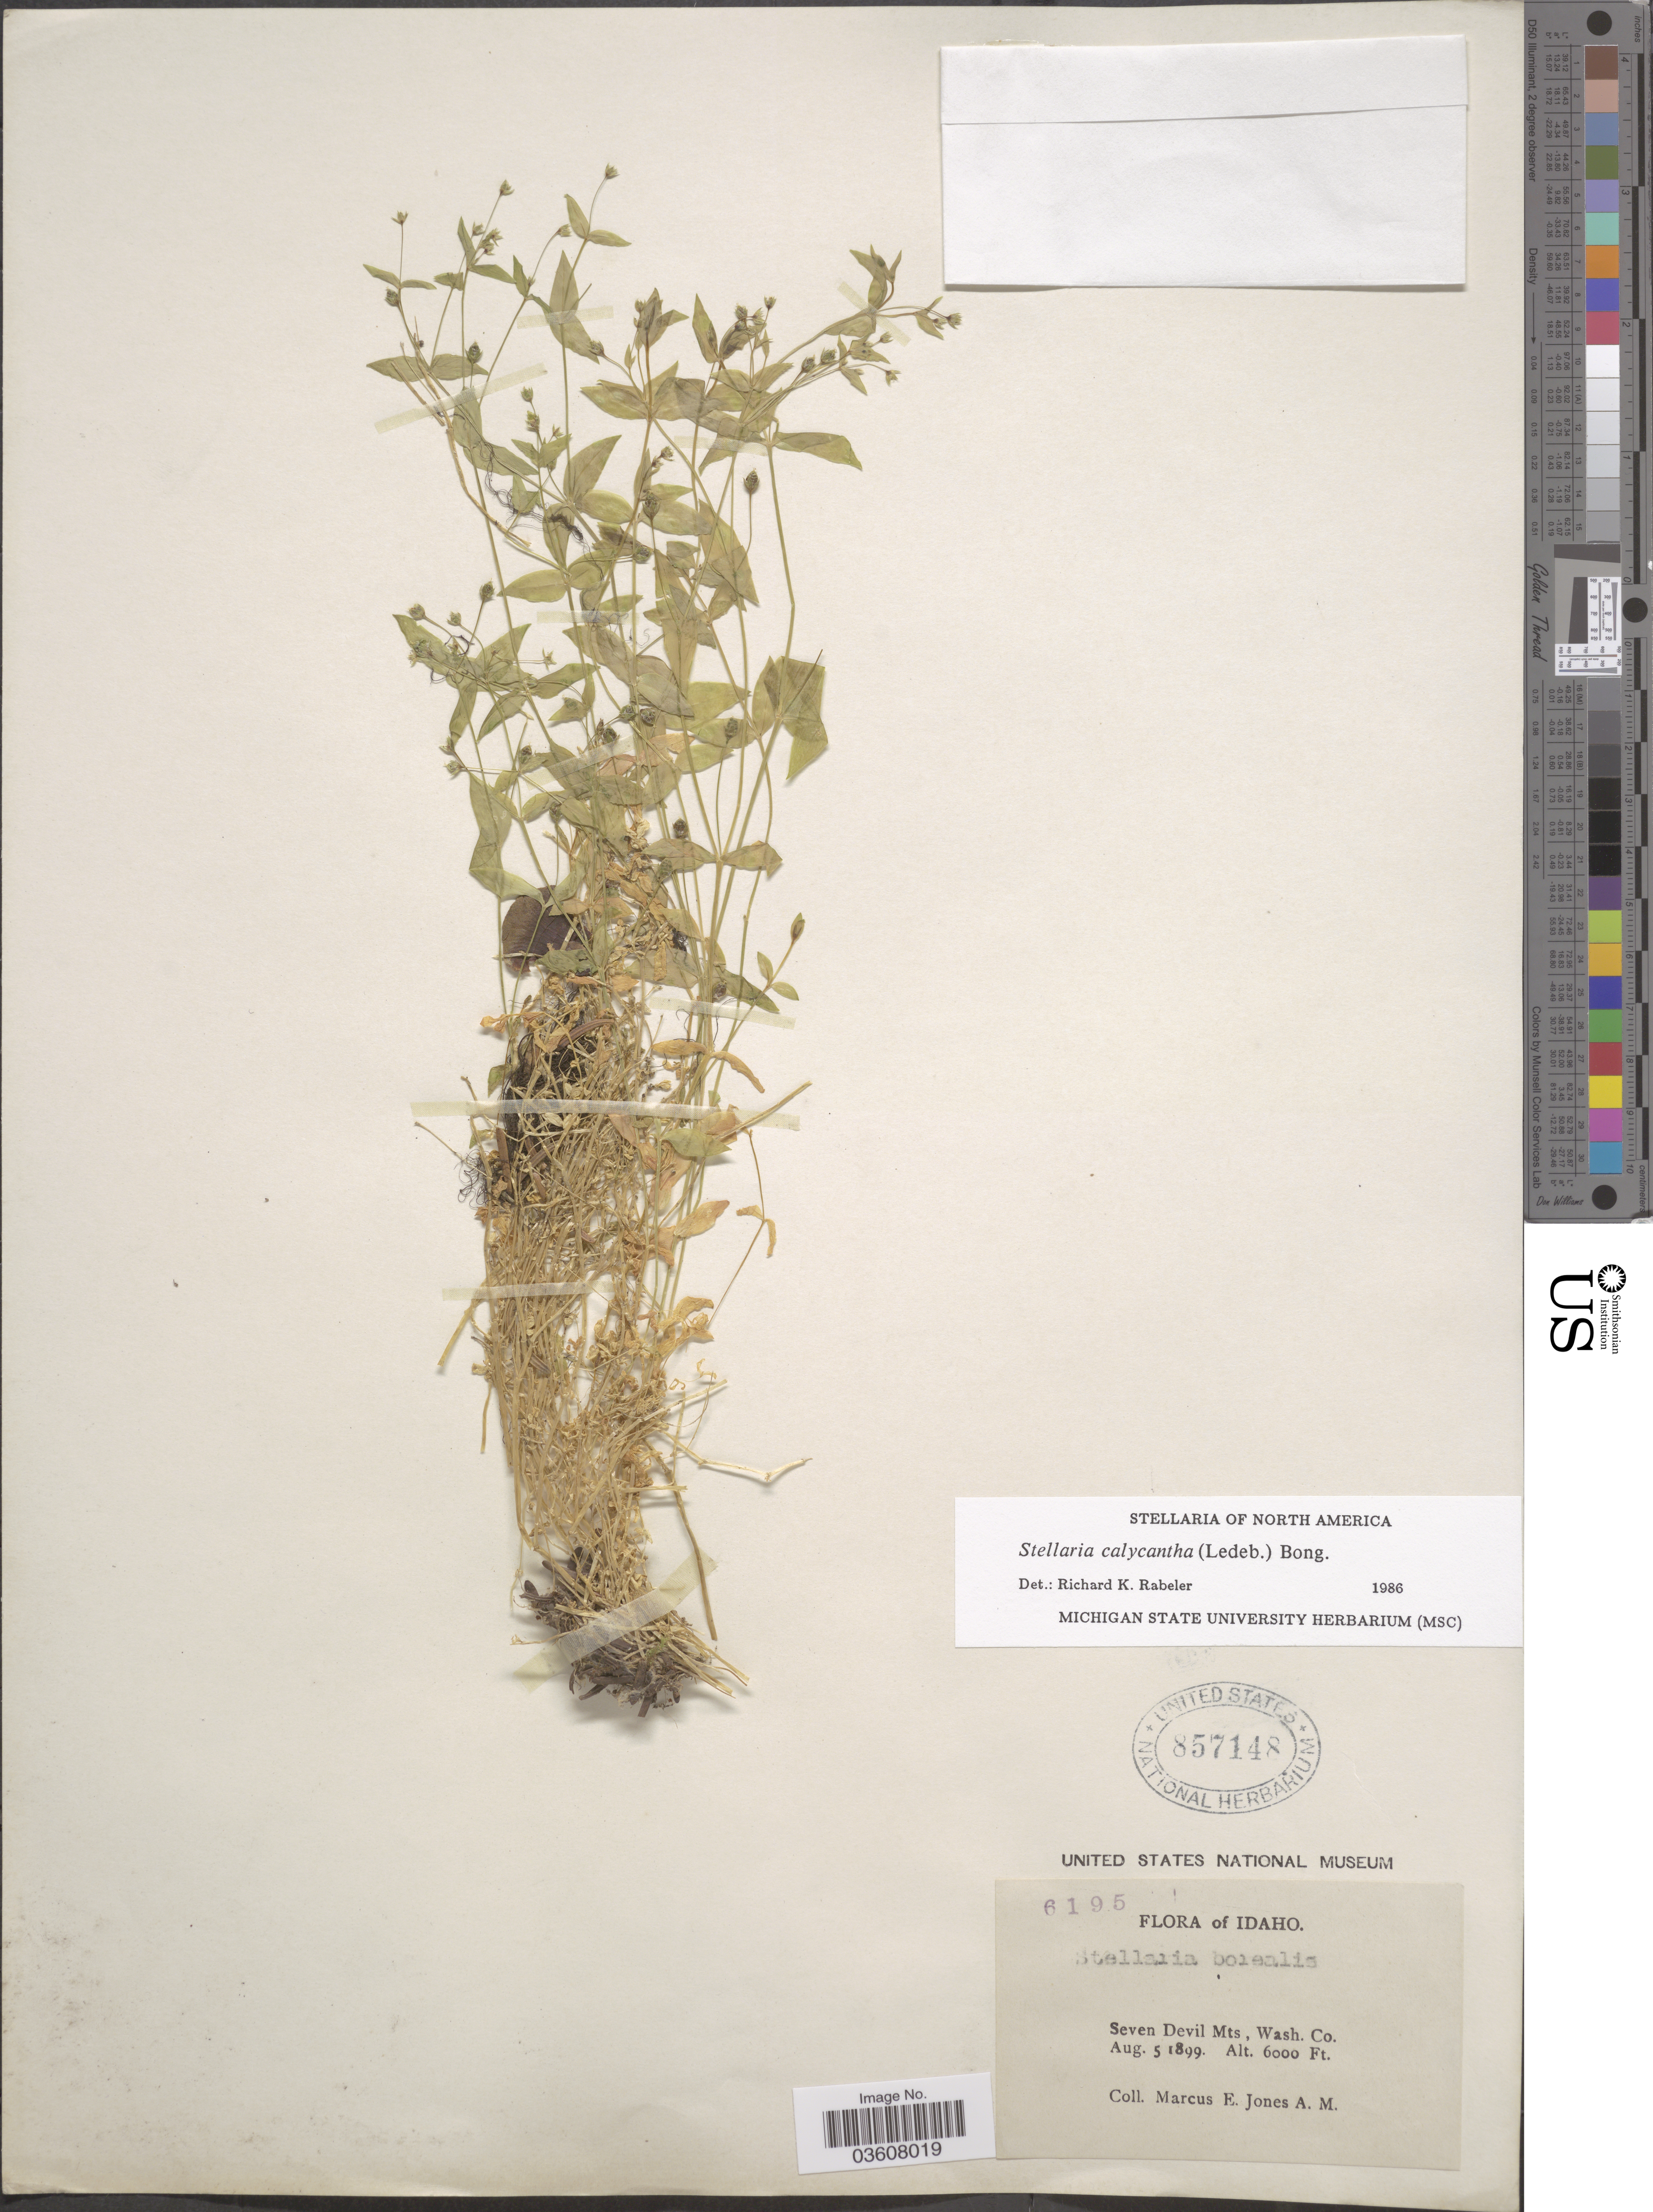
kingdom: Plantae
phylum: Tracheophyta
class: Magnoliopsida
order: Caryophyllales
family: Caryophyllaceae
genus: Stellaria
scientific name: Stellaria calycantha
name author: (Ledeb.) Bong.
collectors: M. E. Jones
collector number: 6195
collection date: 1899-08-05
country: United States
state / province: Idaho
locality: Seven Devil Mts., Wash. Co.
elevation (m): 1829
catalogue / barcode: US 857148